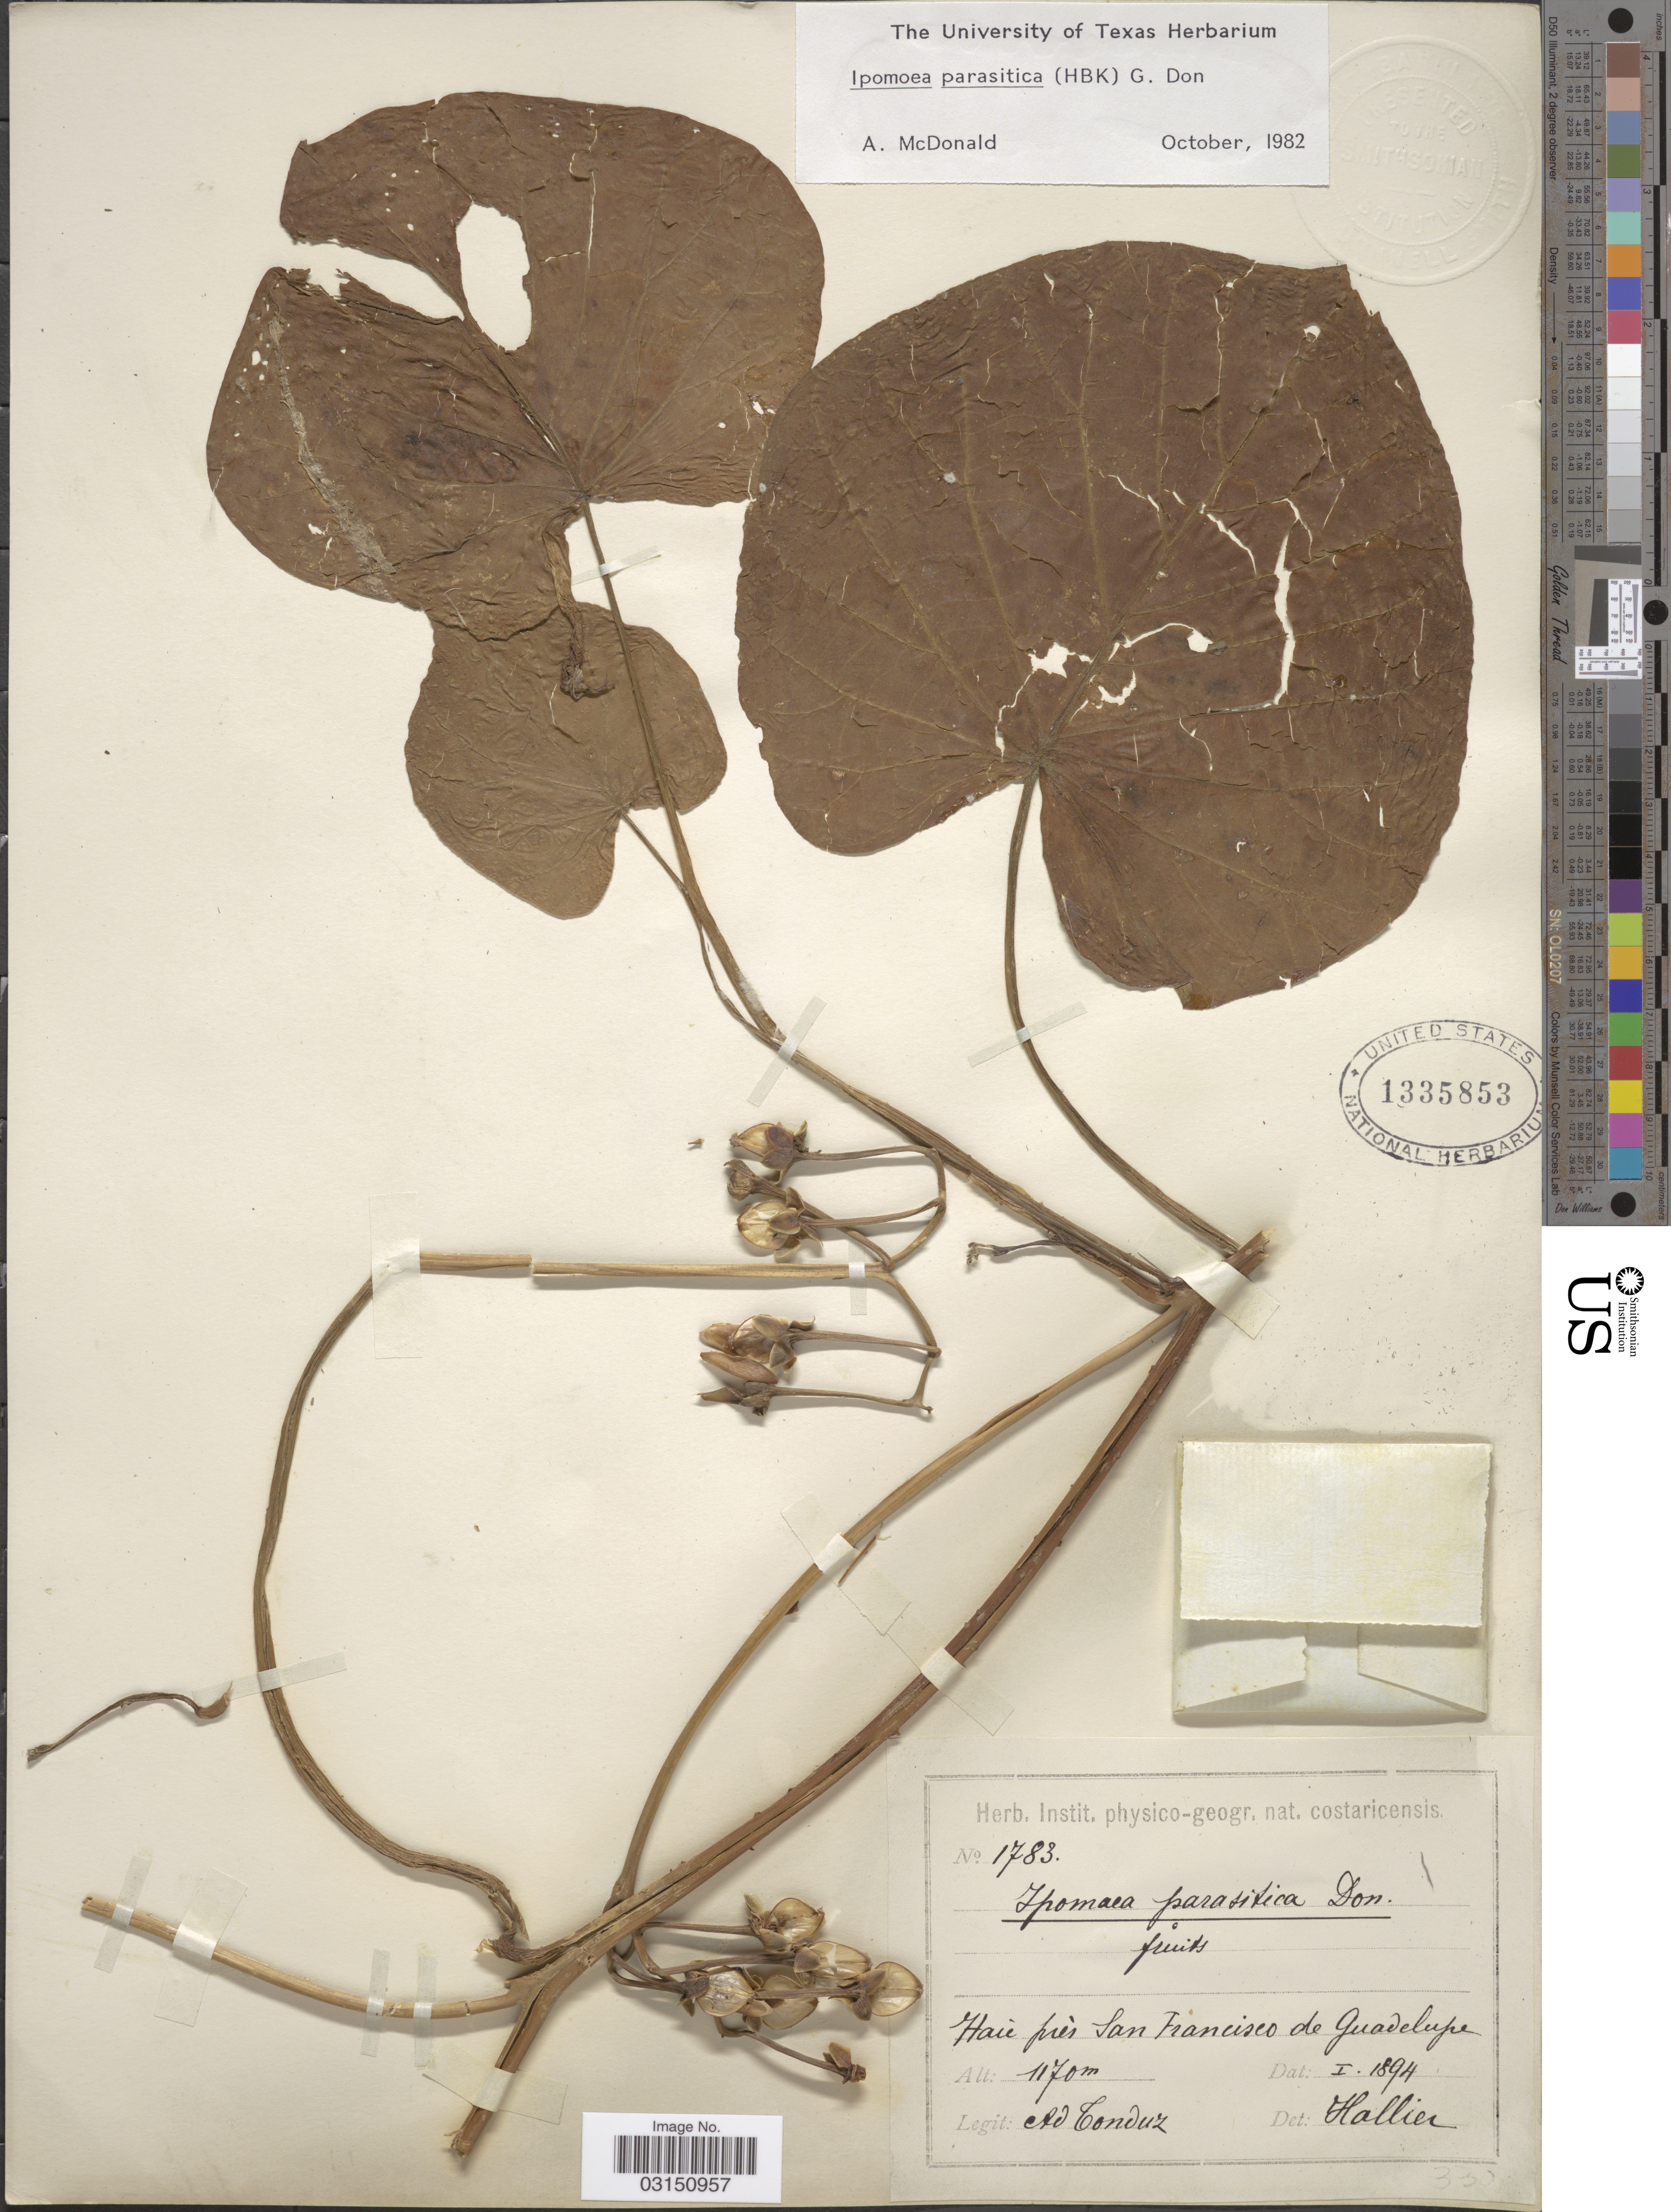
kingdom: Plantae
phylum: Tracheophyta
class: Magnoliopsida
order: Solanales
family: Convolvulaceae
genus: Ipomoea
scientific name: Ipomoea parasitica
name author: (Kunth) G. Don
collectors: A. Tonduz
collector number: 1783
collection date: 1894-01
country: Costa Rica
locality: Haie près San Francisco de Guadalupe.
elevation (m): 1170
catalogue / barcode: US 1335853